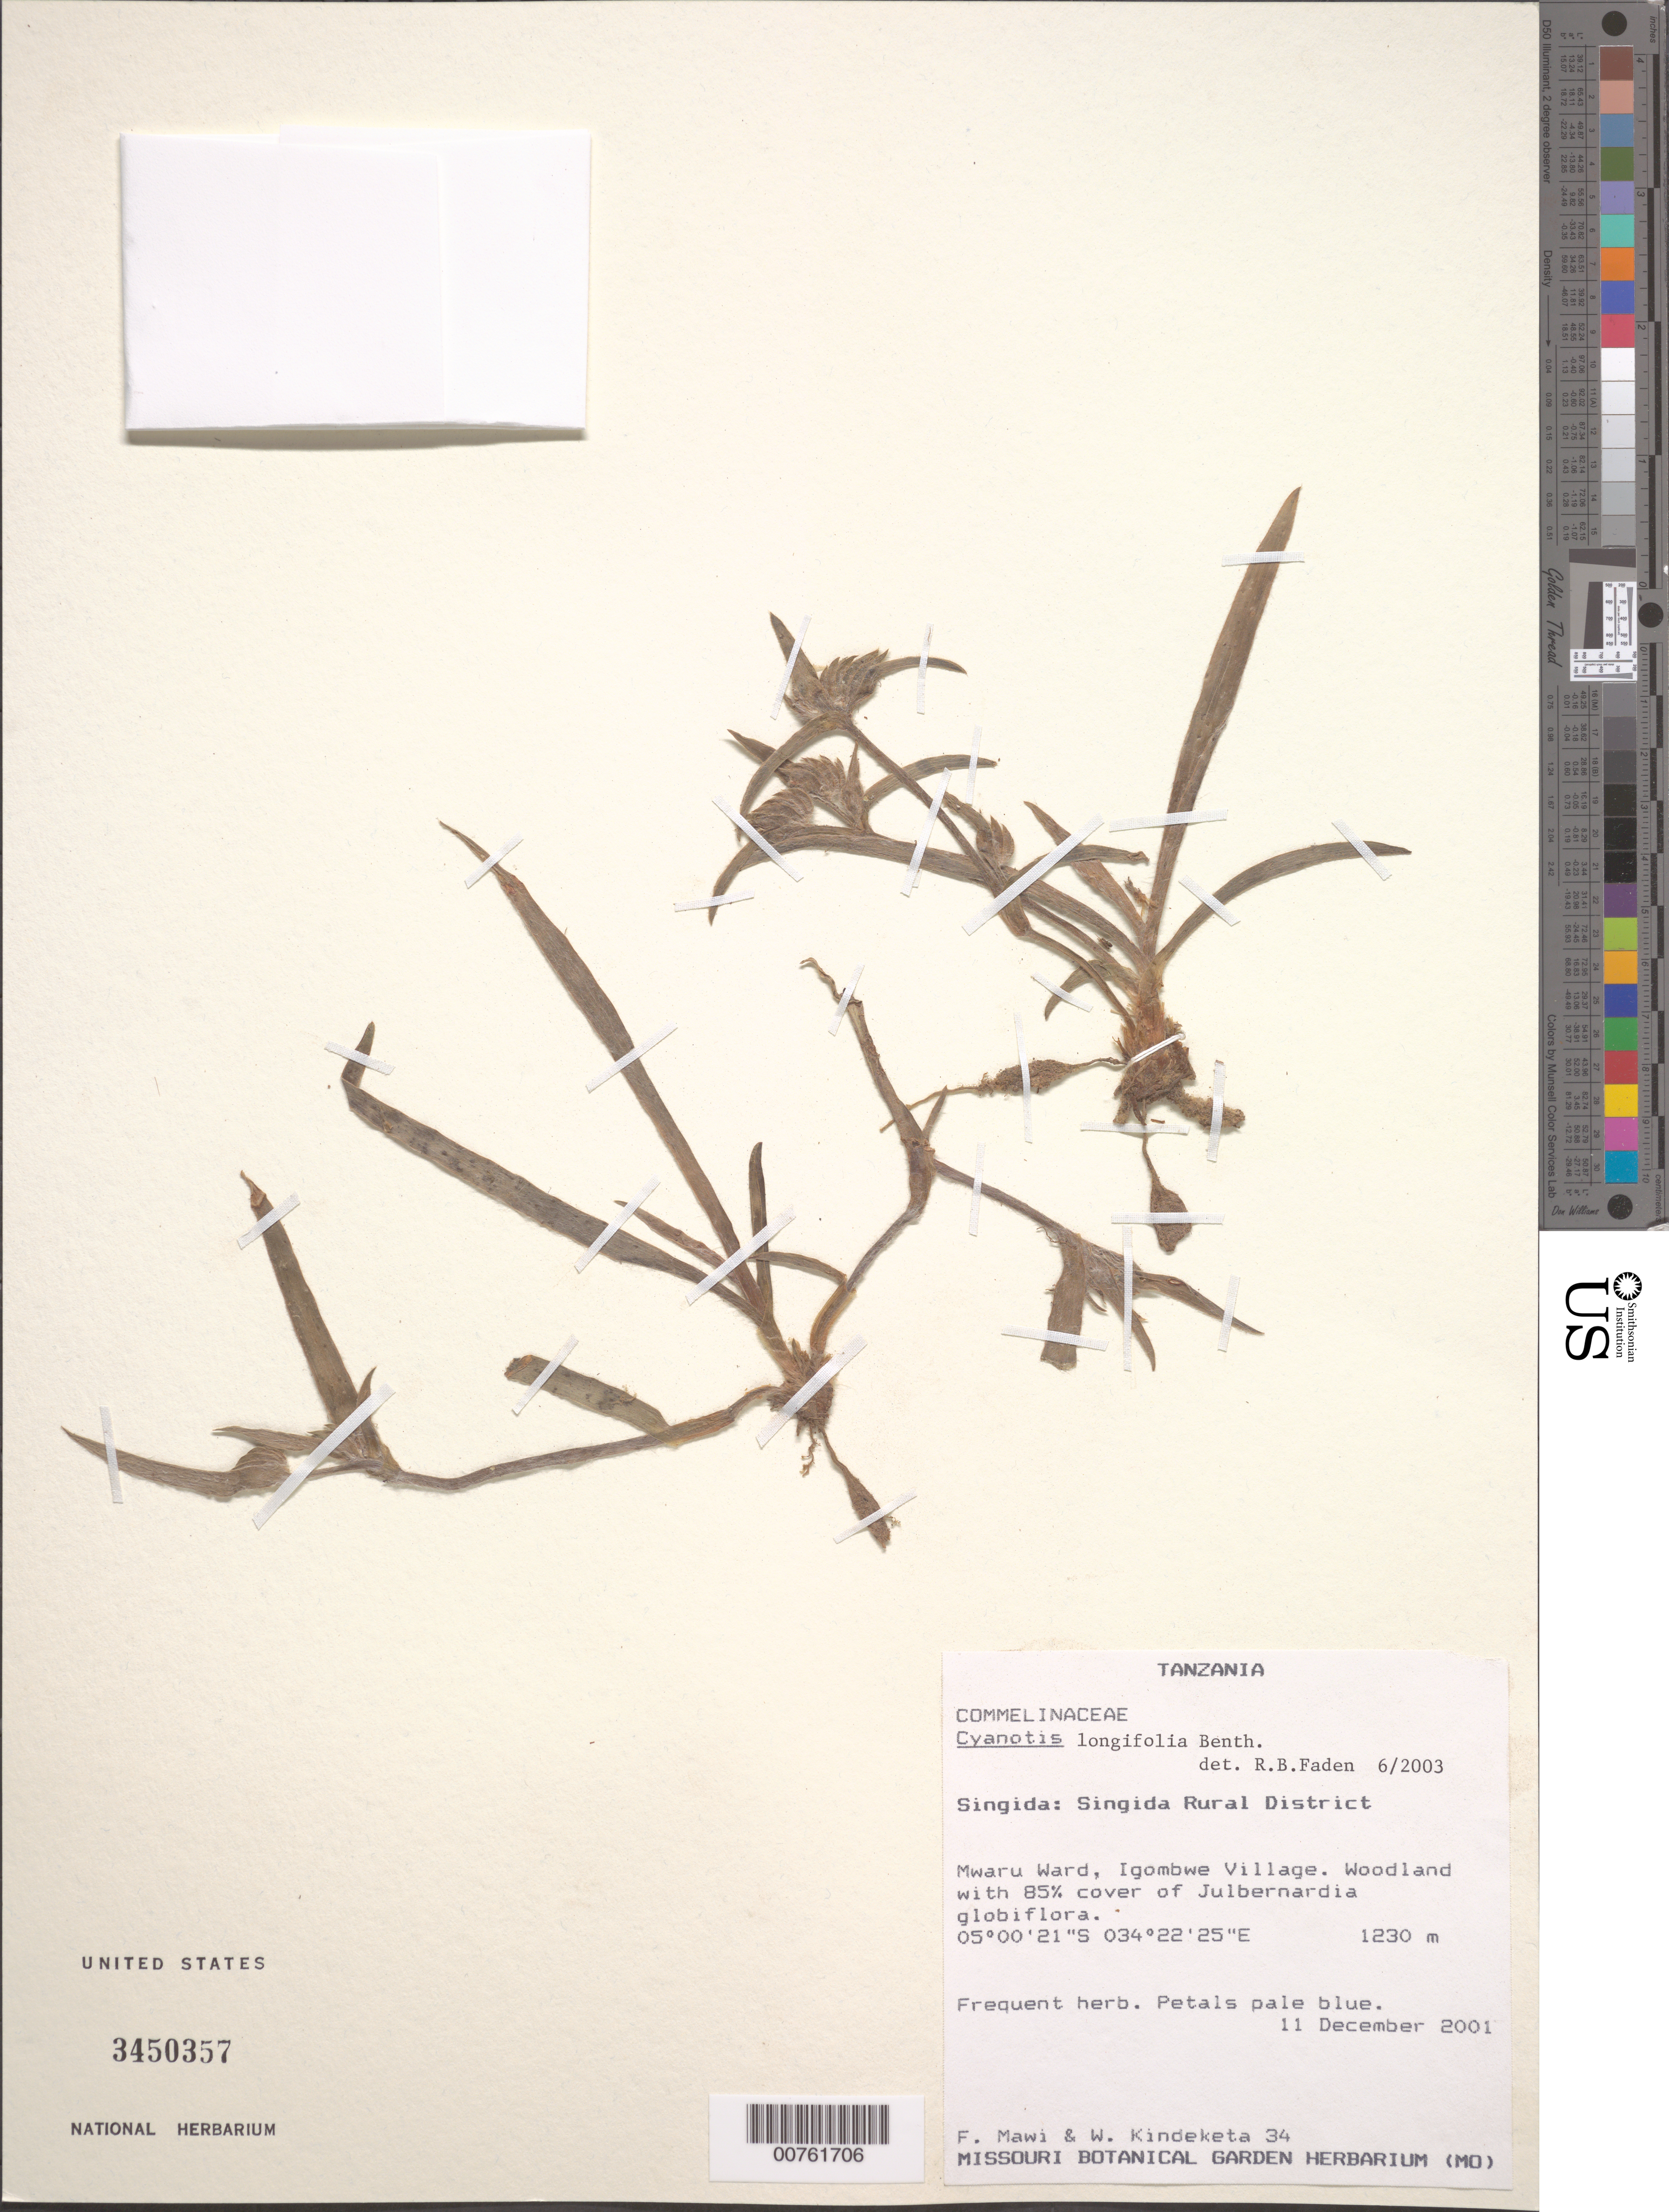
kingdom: Plantae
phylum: Tracheophyta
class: Liliopsida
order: Commelinales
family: Commelinaceae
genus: Cyanotis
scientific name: Cyanotis longifolia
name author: Benth.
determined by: Faden, Robert B., (US), Smithsonian Institution - National Museum of Natural History (UNITED STATES)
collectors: F. Mawi & W. Kindeketa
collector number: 34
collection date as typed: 11 Dec 2001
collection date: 2001-12-11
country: Tanzania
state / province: Singida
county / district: Singida Rural District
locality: Mwaru Ward, Igombwe Village.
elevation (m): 1230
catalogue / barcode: US 3450357